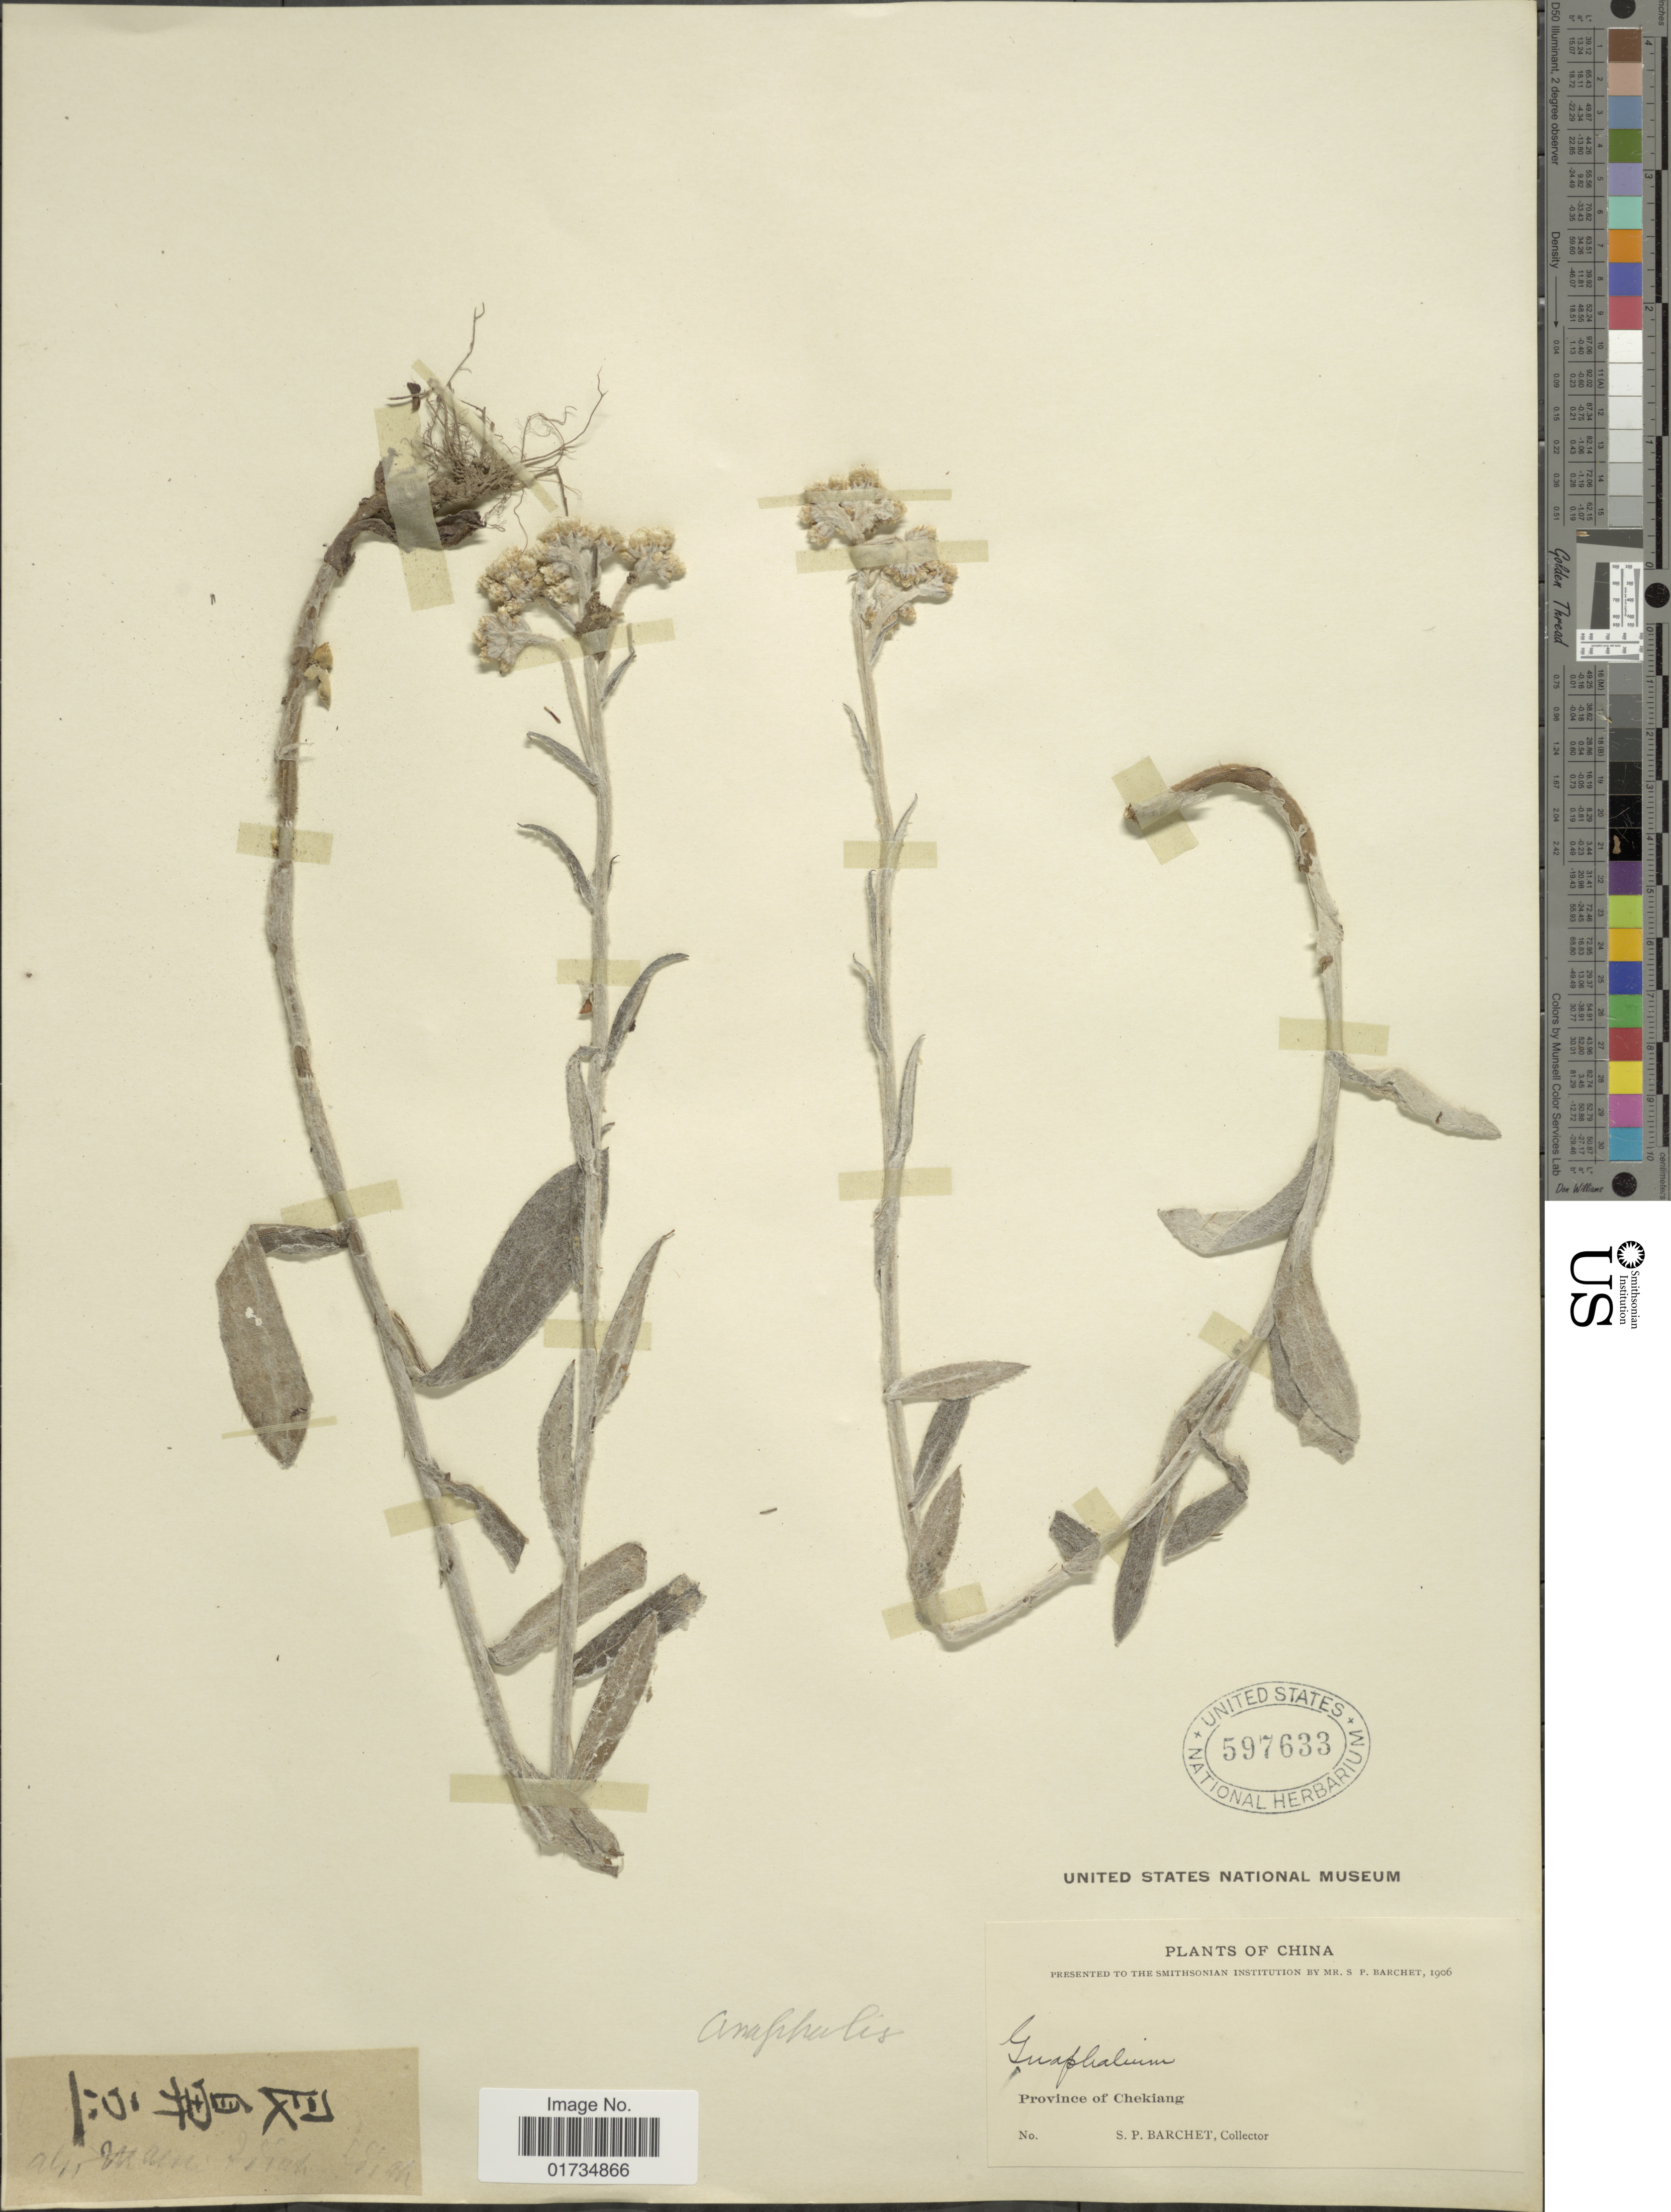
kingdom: Plantae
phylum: Tracheophyta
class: Magnoliopsida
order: Asterales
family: Asteraceae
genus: Pseudognaphalium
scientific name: Pseudognaphalium adnatum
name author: (DC.) Chen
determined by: Chen, Y. S.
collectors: S. P. Barchet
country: China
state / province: Zhejiang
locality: China. Province of Chekiang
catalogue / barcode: US 597633